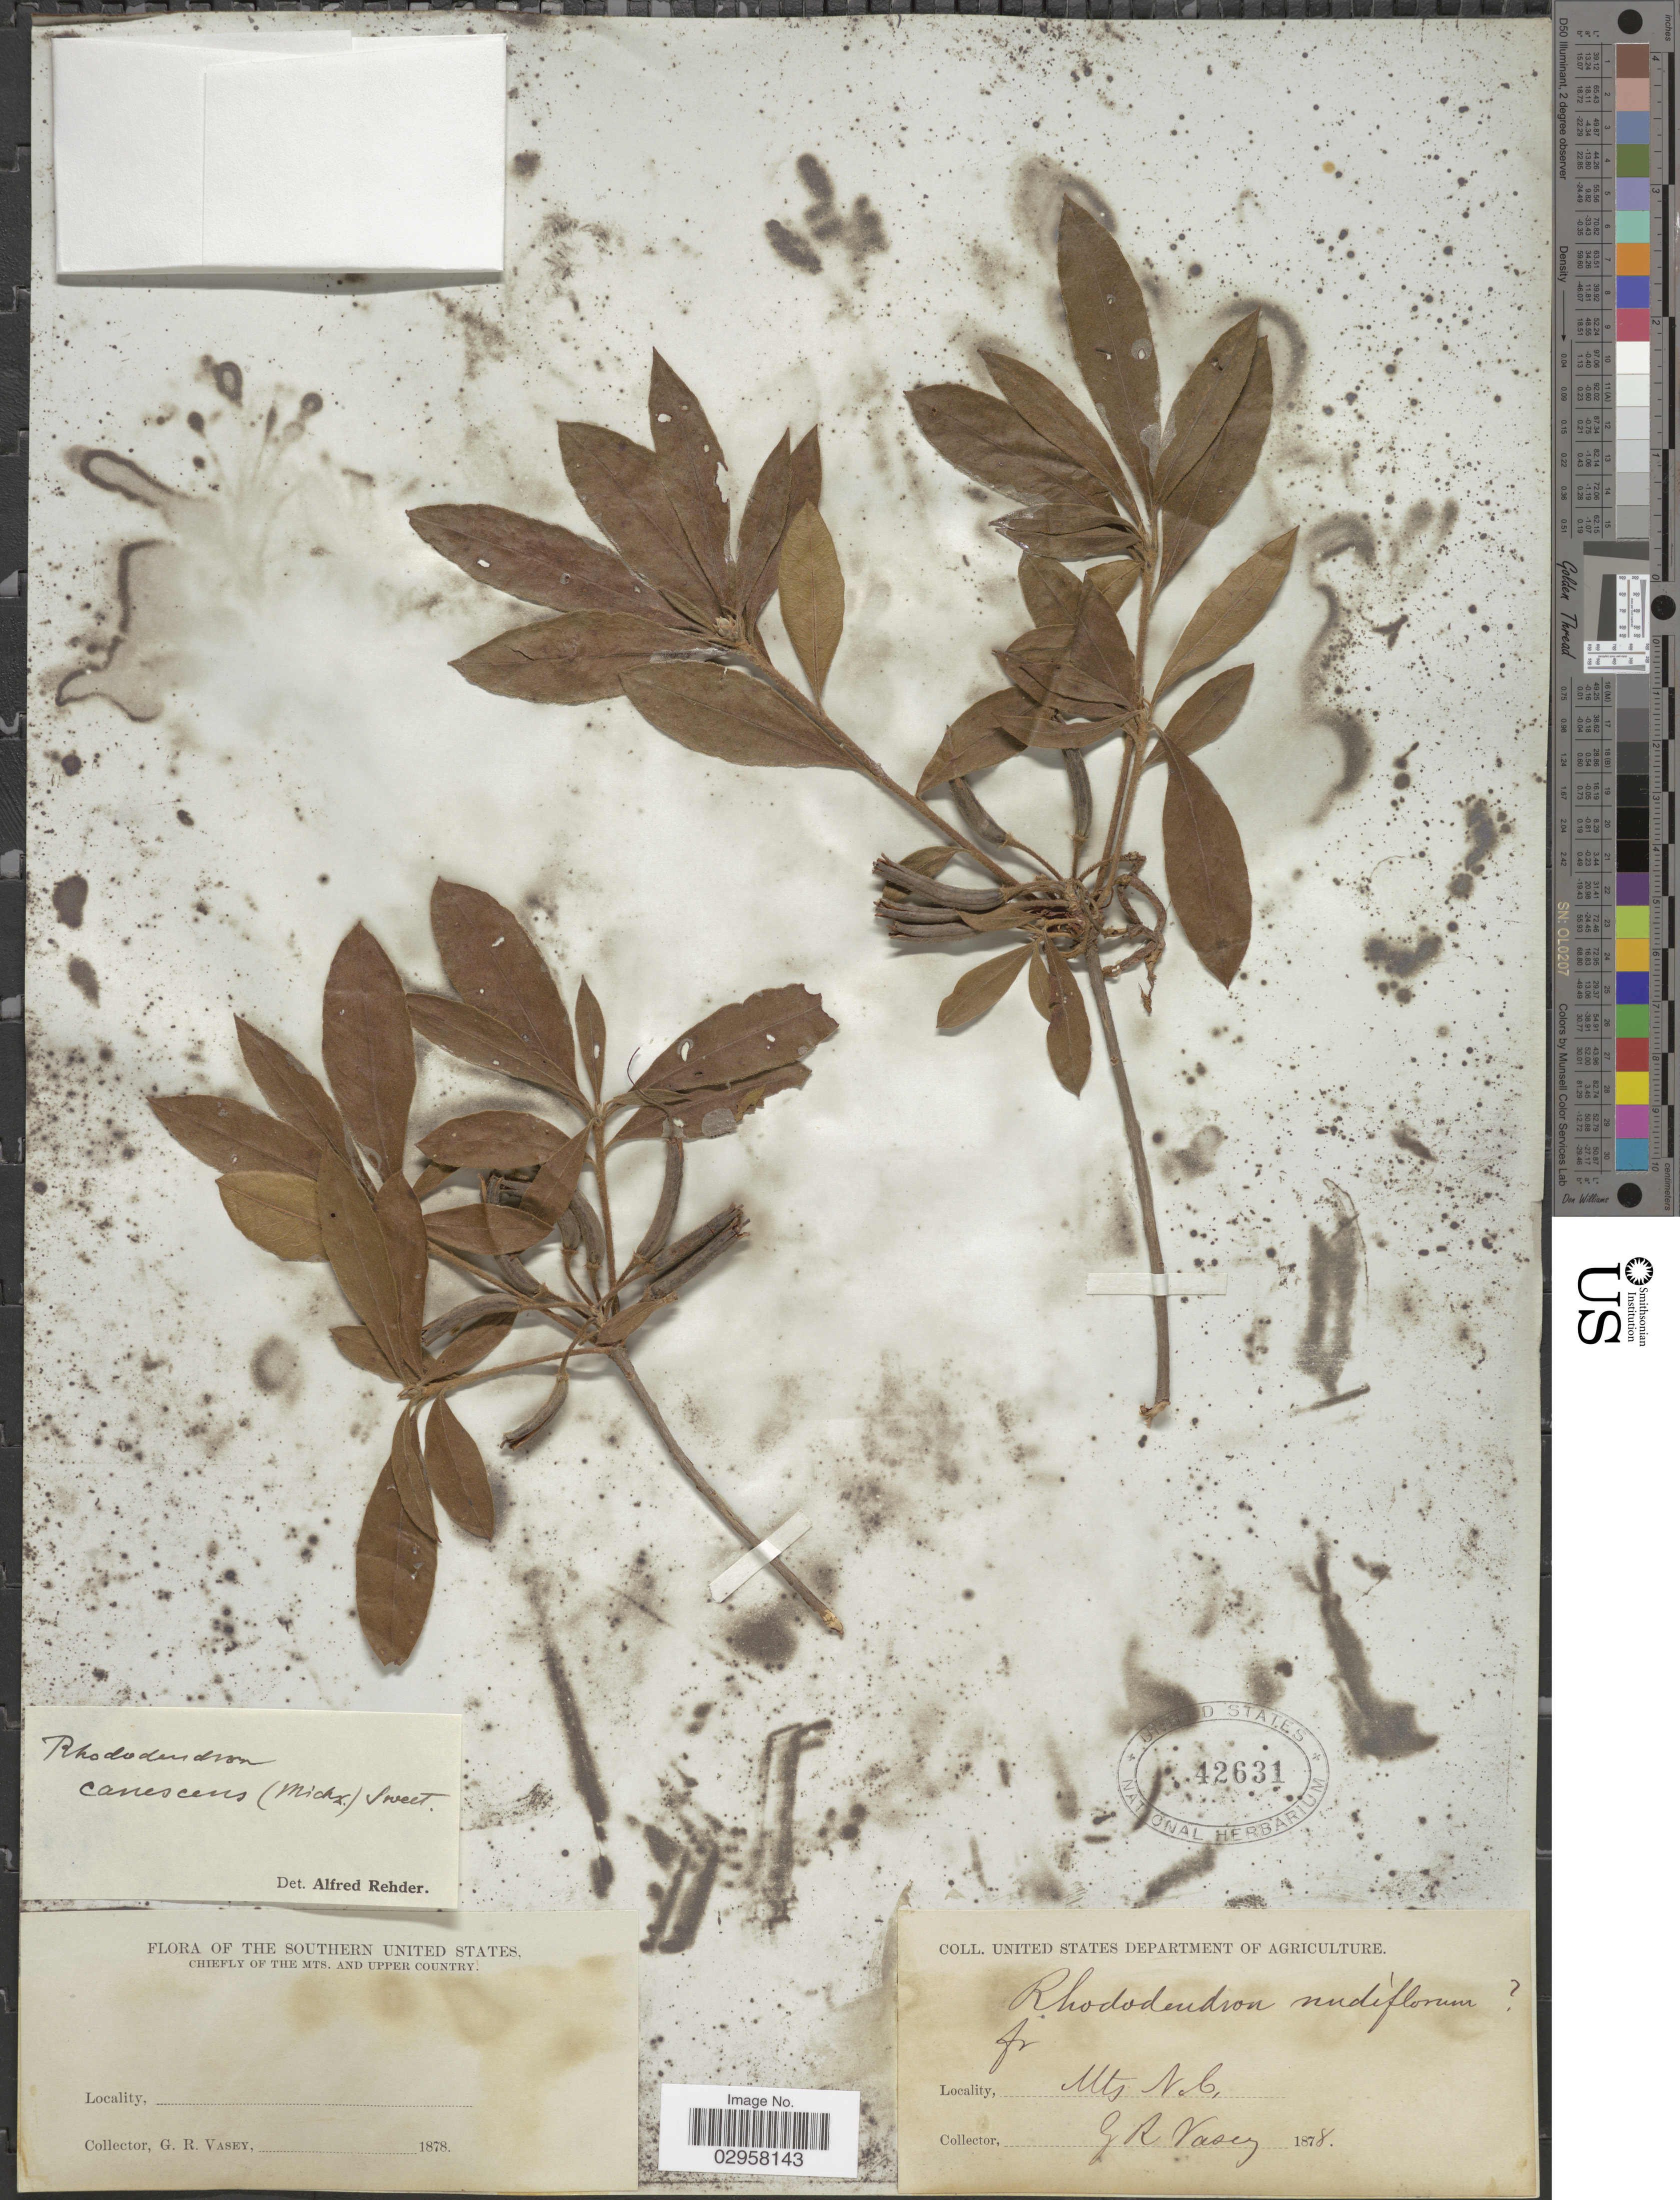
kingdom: Plantae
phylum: Tracheophyta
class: Magnoliopsida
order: Ericales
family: Ericaceae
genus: Rhododendron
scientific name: Rhododendron canescens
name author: (Michx.) Sweet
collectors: G. R. Vasey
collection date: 1878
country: United States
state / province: North Carolina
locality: Southern United States, Chiefly of the Mts. and Upper Country. Mts. N.C.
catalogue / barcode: US 42631